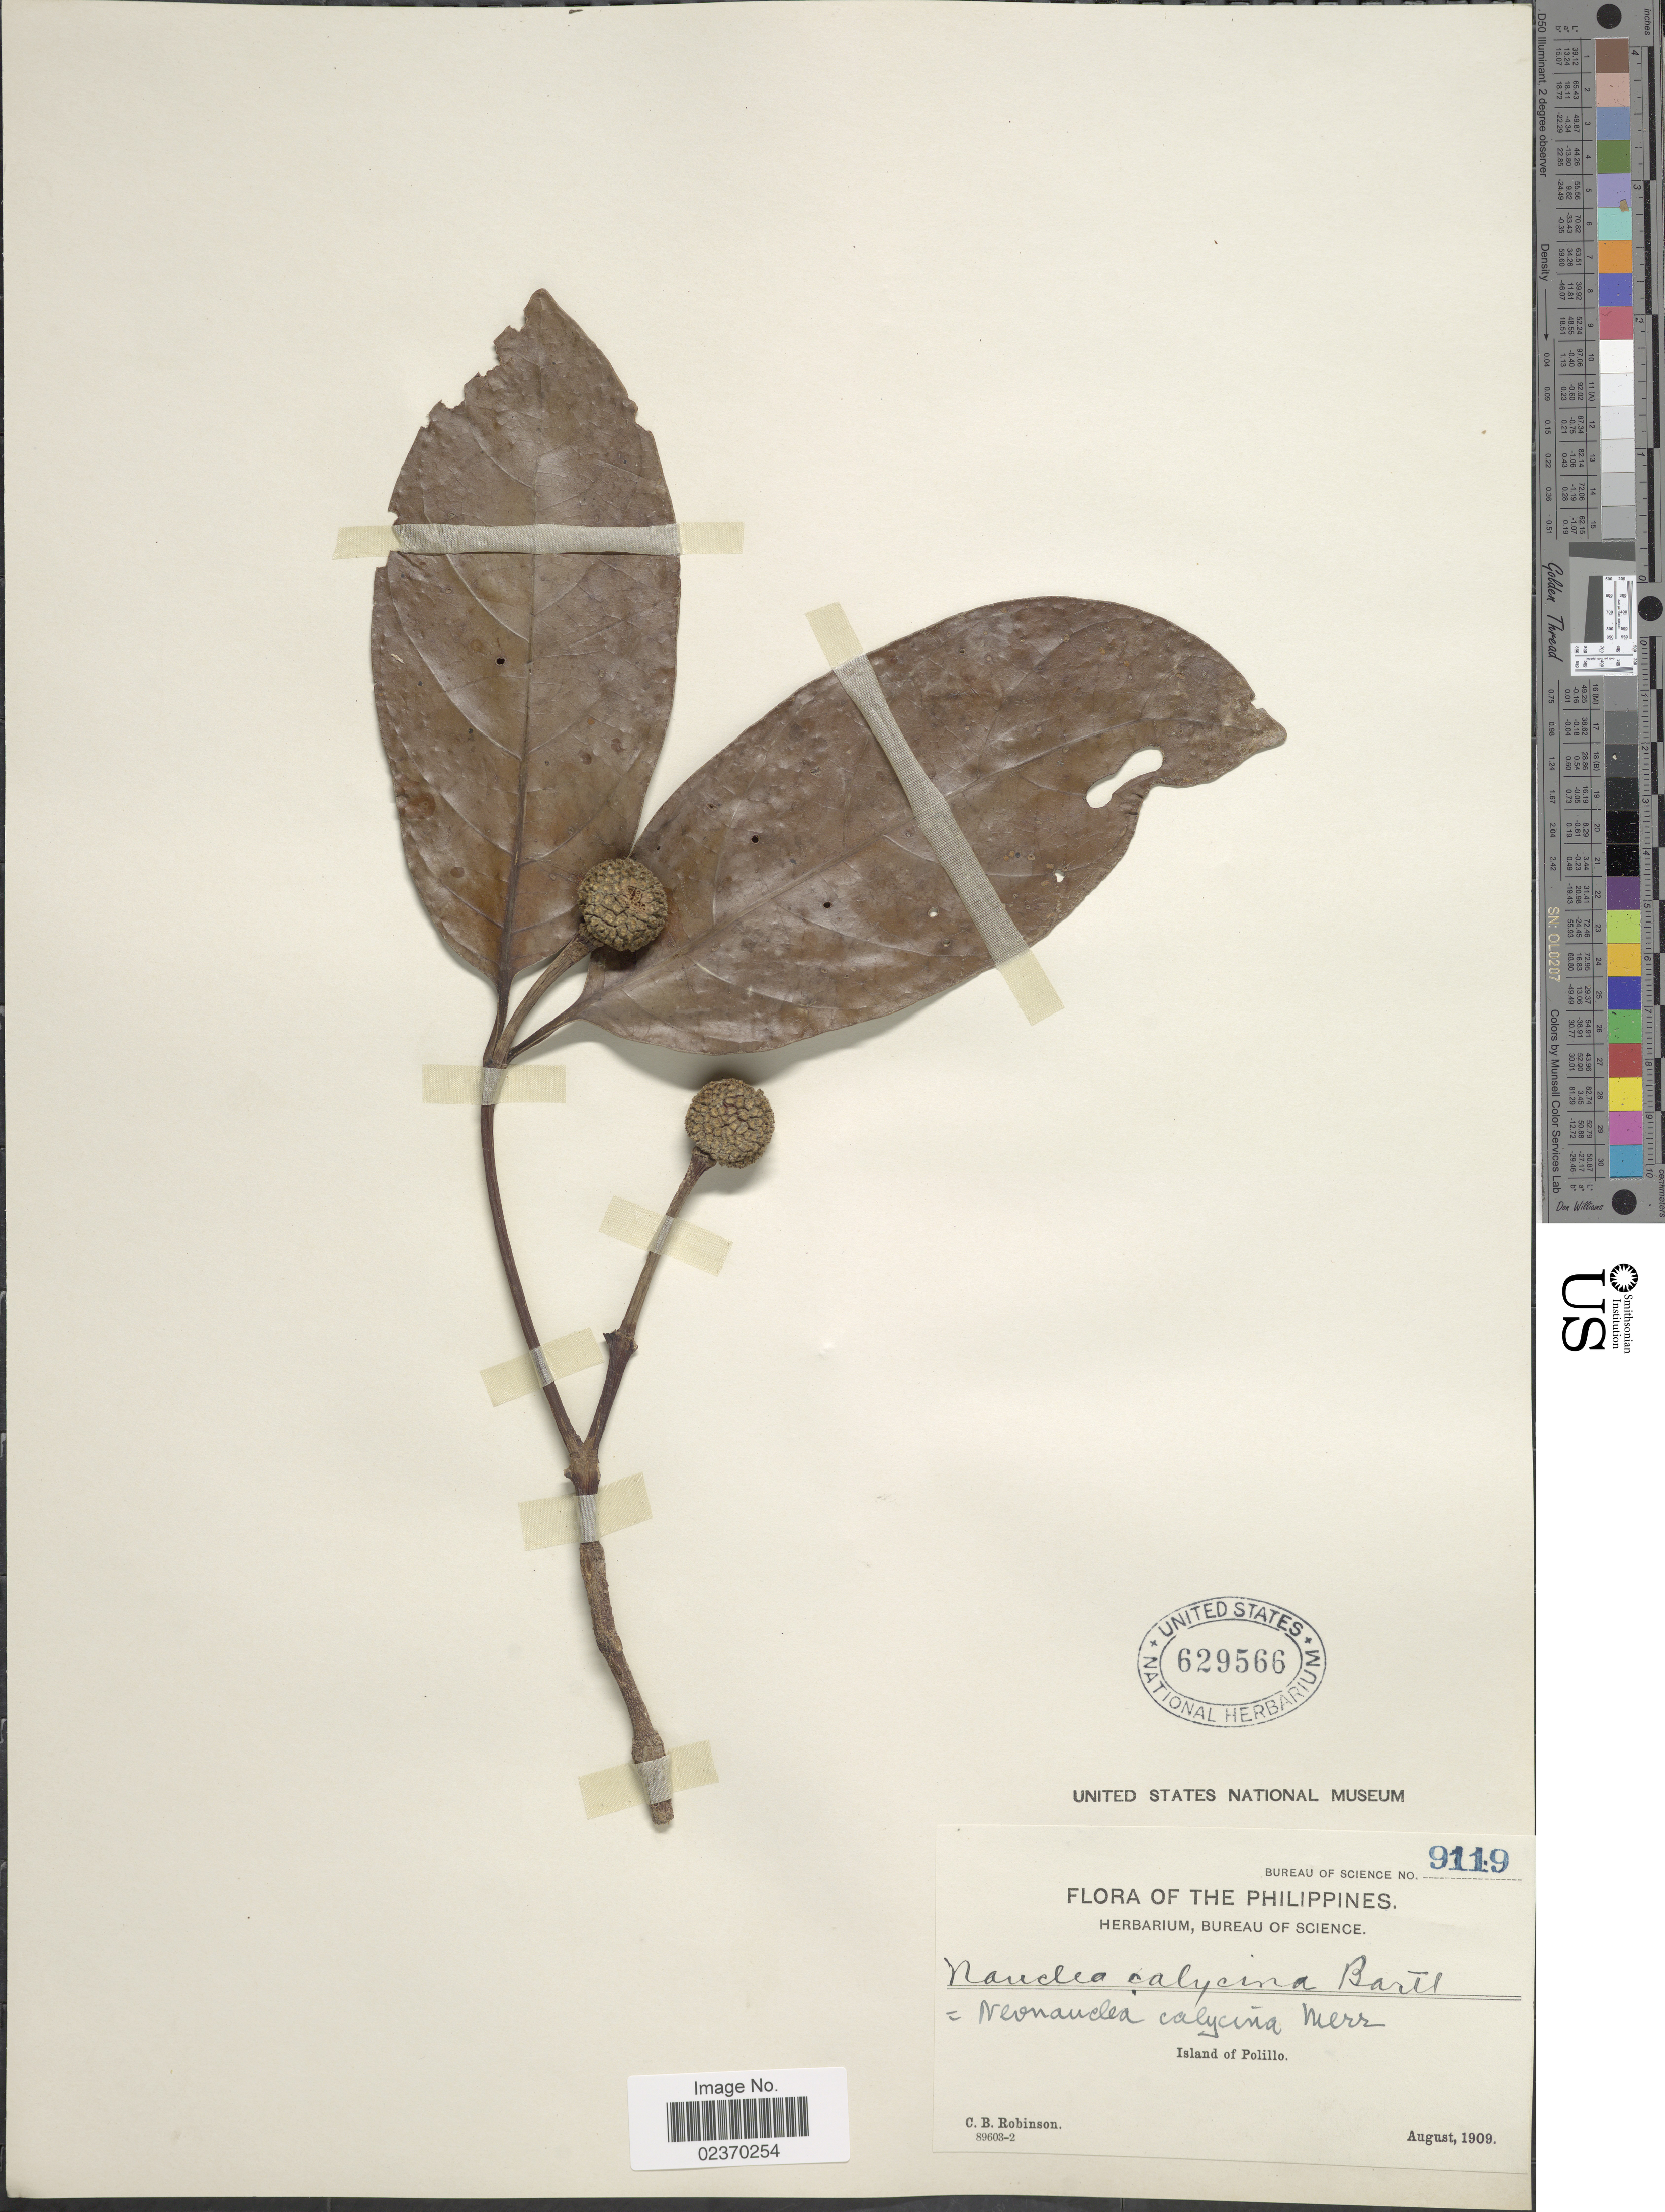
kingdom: Plantae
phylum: Tracheophyta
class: Magnoliopsida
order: Gentianales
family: Rubiaceae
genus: Neonauclea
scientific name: Neonauclea calycina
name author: (Bartl. ex DC.) Merr.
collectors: C. Robinson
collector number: Bureau of Science 9119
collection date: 1909-08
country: Philippines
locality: Island of Polillo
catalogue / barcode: US 629566